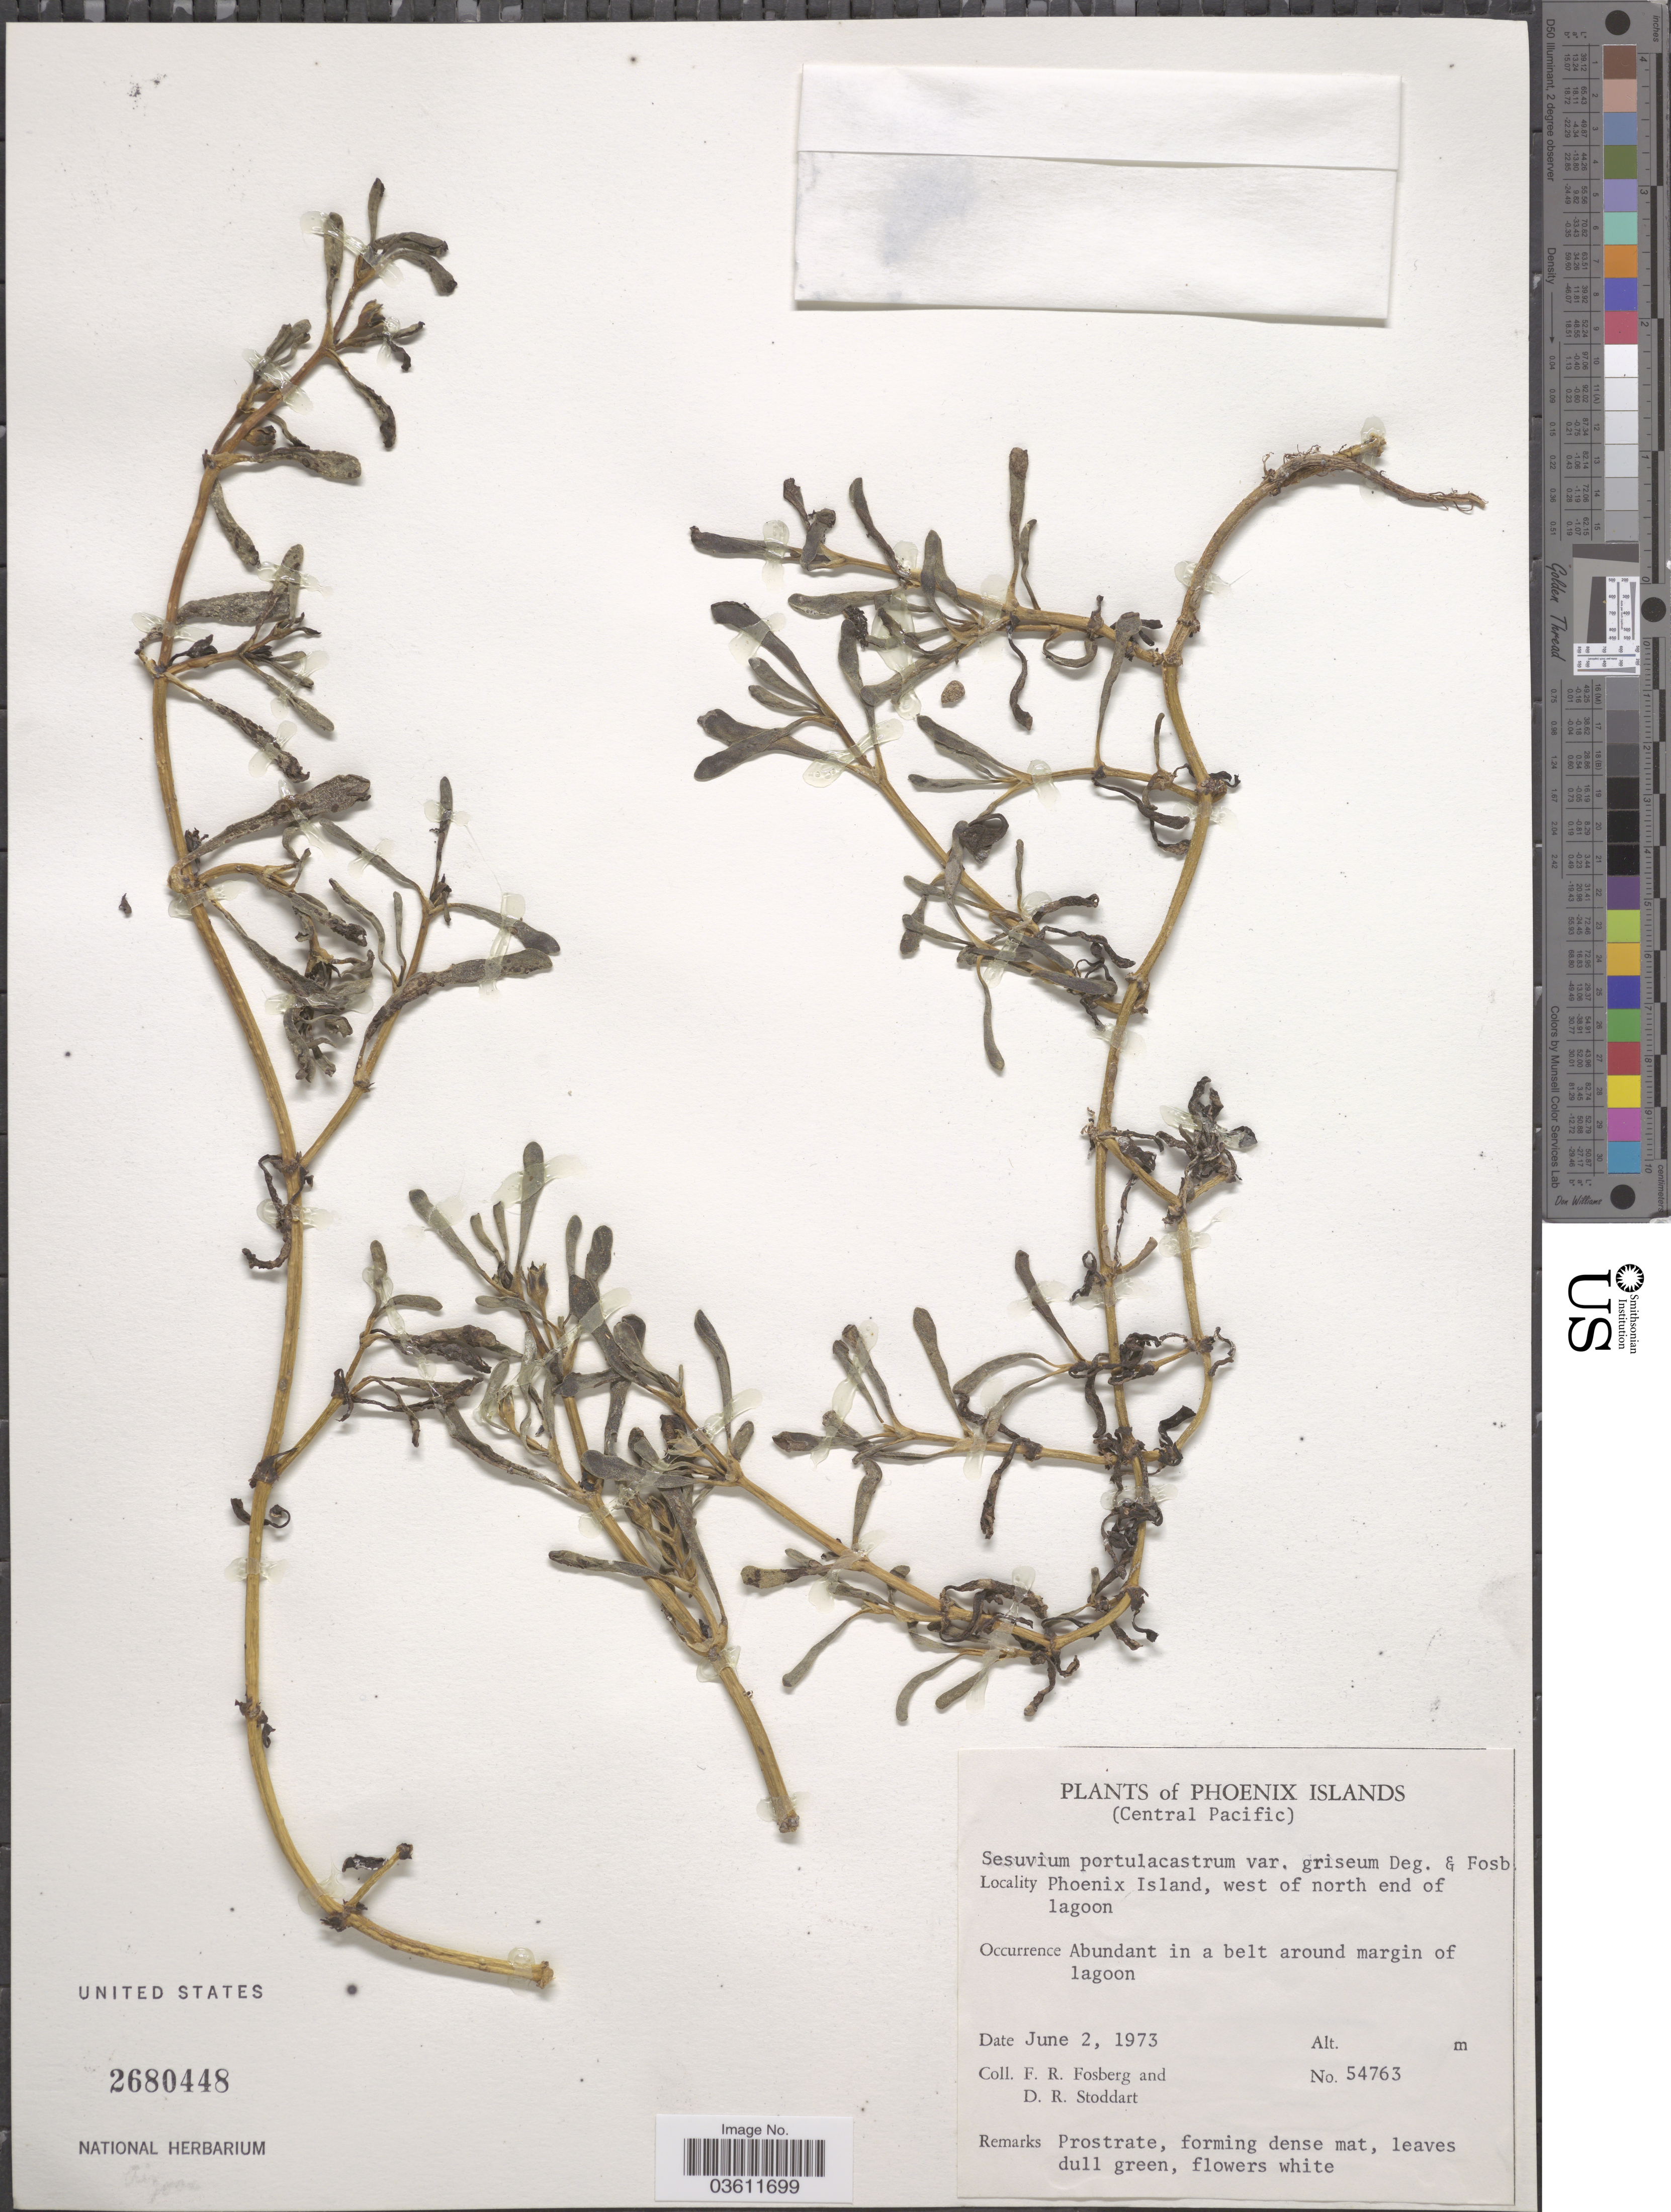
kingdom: Plantae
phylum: Tracheophyta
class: Magnoliopsida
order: Caryophyllales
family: Aizoaceae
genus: Sesuvium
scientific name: Sesuvium portulacastrum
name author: (L.) L.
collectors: F. R. Fosberg & D. R. Stoddart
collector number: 54763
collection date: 1973-06-02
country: Kiribati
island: Rawaki (Phoenix) Island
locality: Phoenix Islands (Central Pacific). Phoenix Island, west of north end of lagoon.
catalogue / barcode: US 2680448